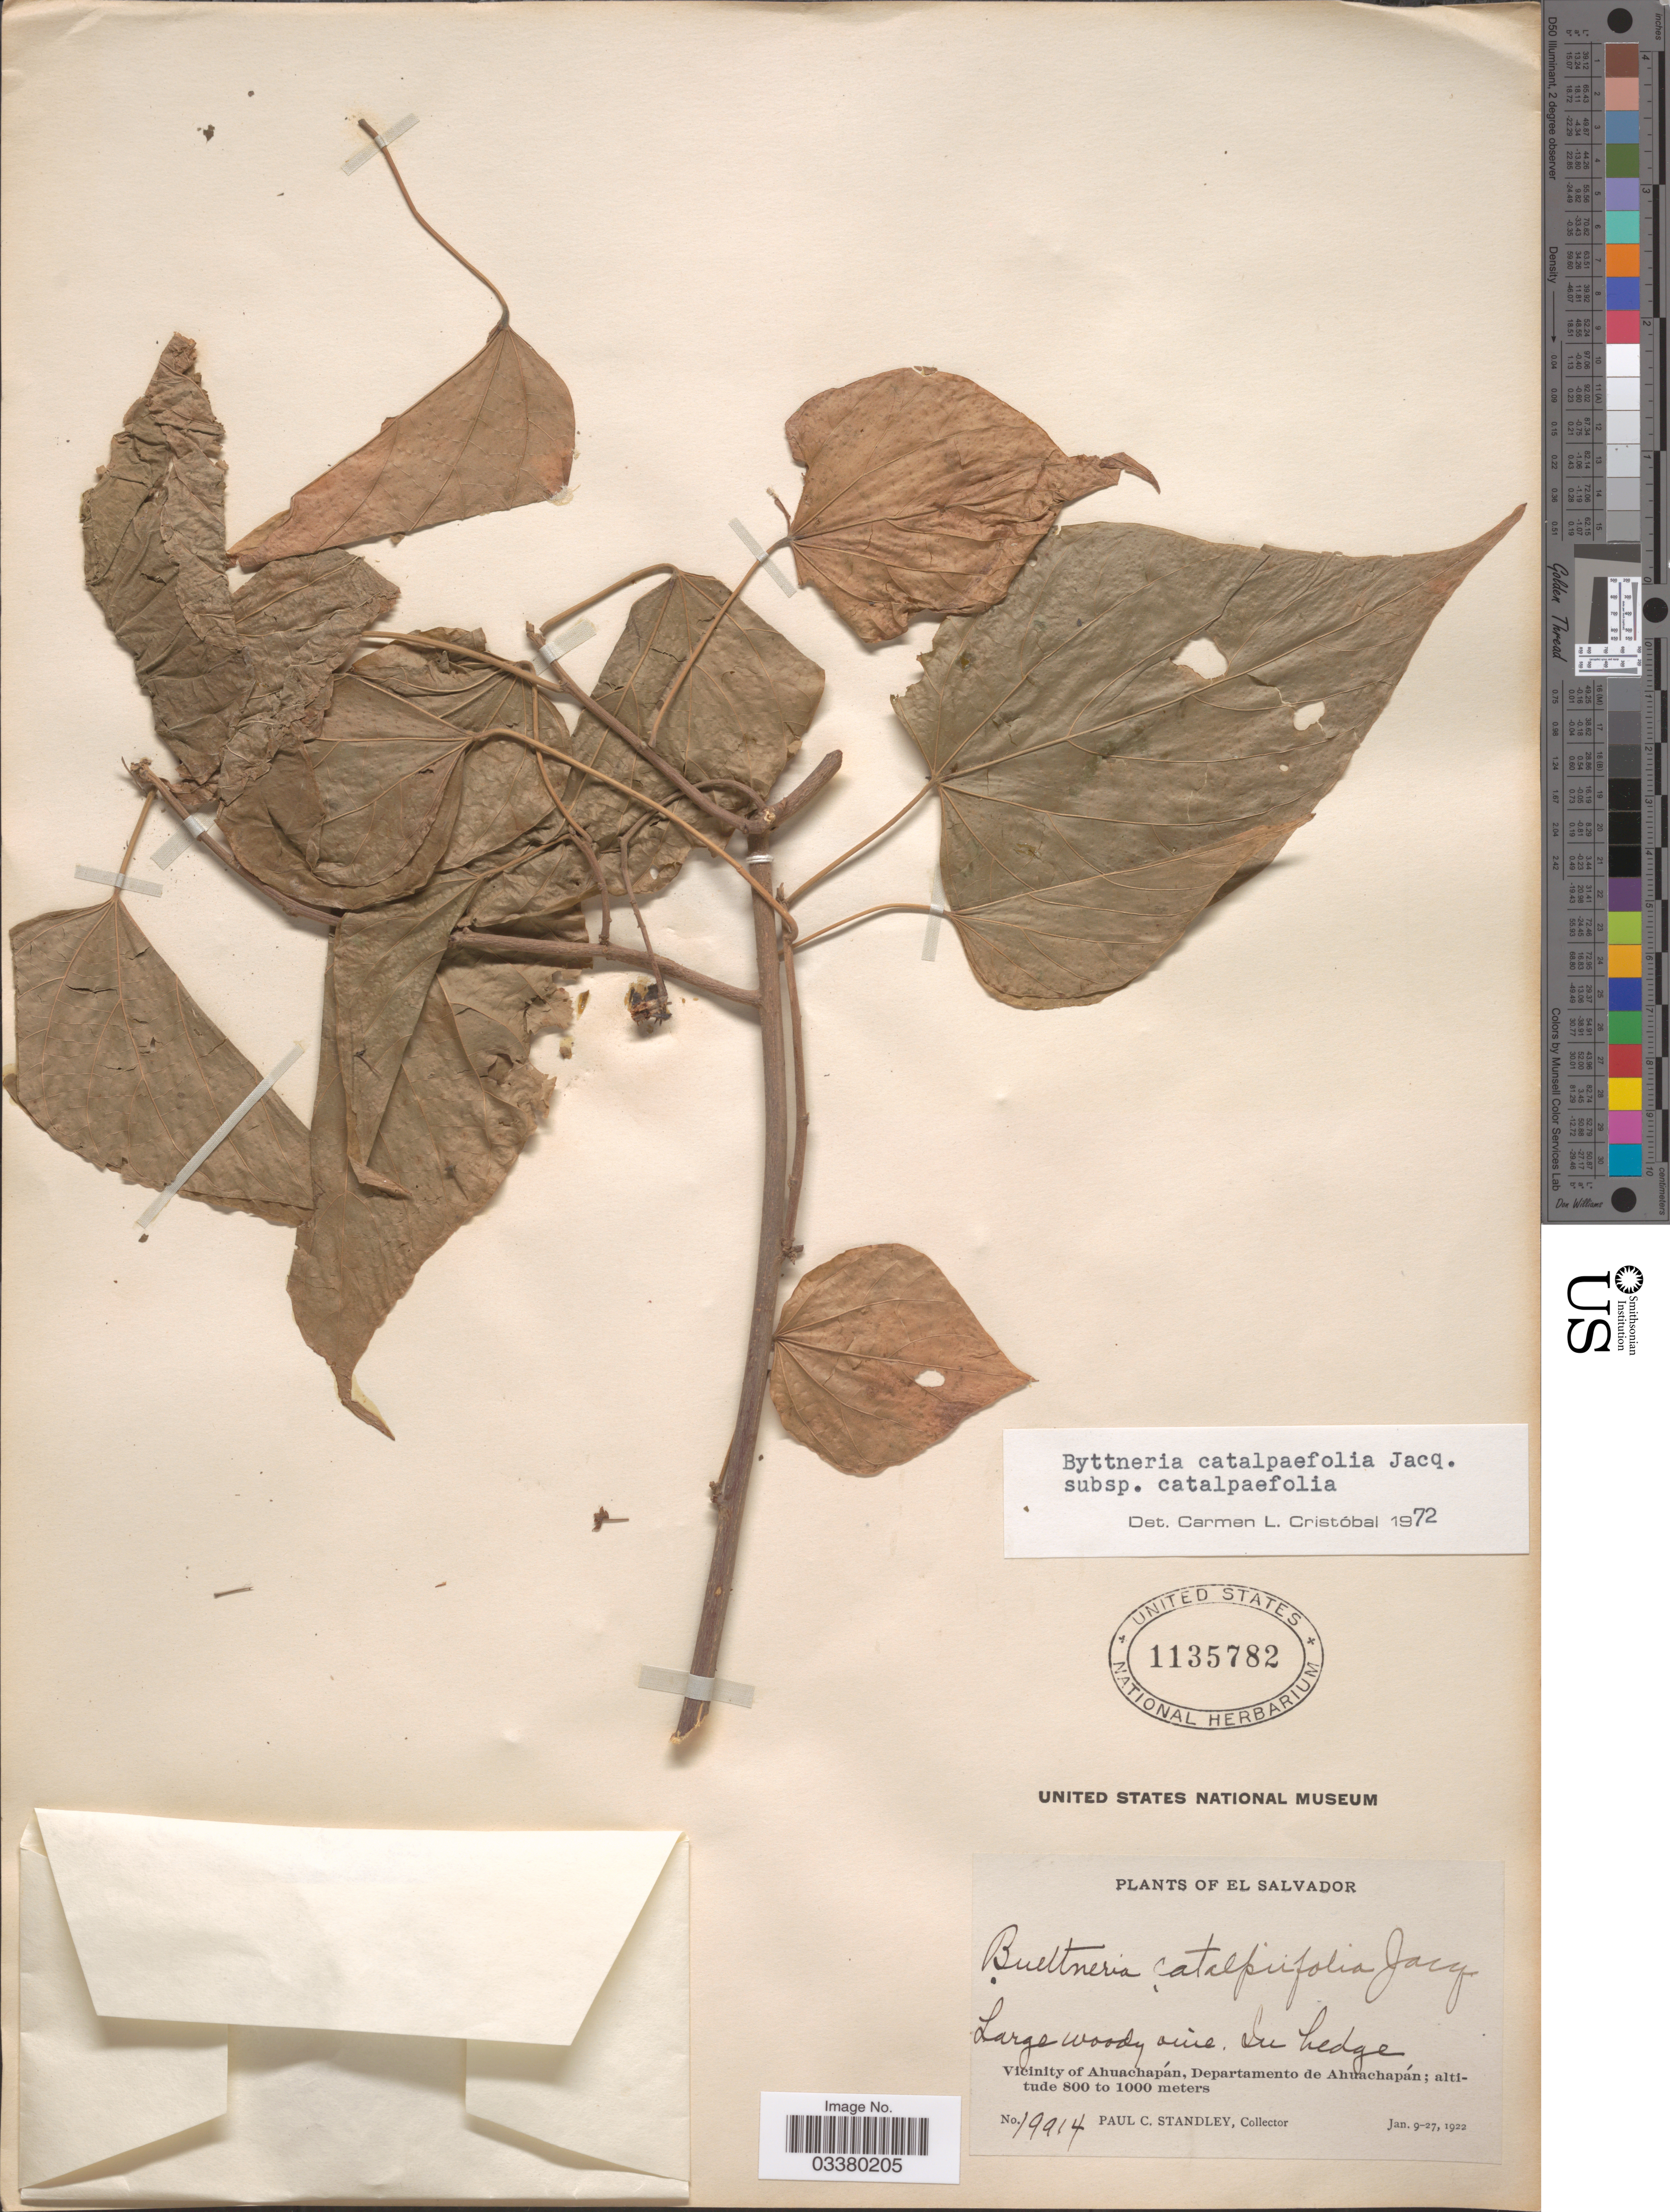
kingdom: Plantae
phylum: Tracheophyta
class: Magnoliopsida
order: Malvales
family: Malvaceae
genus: Byttneria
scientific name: Byttneria catalpifolia subsp. catalpifolia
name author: Jacq.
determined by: Dorr, L. J., (BOT), Smithsonian Institution - National Museum of Natural History (UNITED STATES)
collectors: P. C. Standley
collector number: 19914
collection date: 1922-01-09/1922-01-27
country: El Salvador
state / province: Ahuachapan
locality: Vicinity of Ahuachapán, Departamento de Ahuachapán.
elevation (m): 800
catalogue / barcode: US 1135782